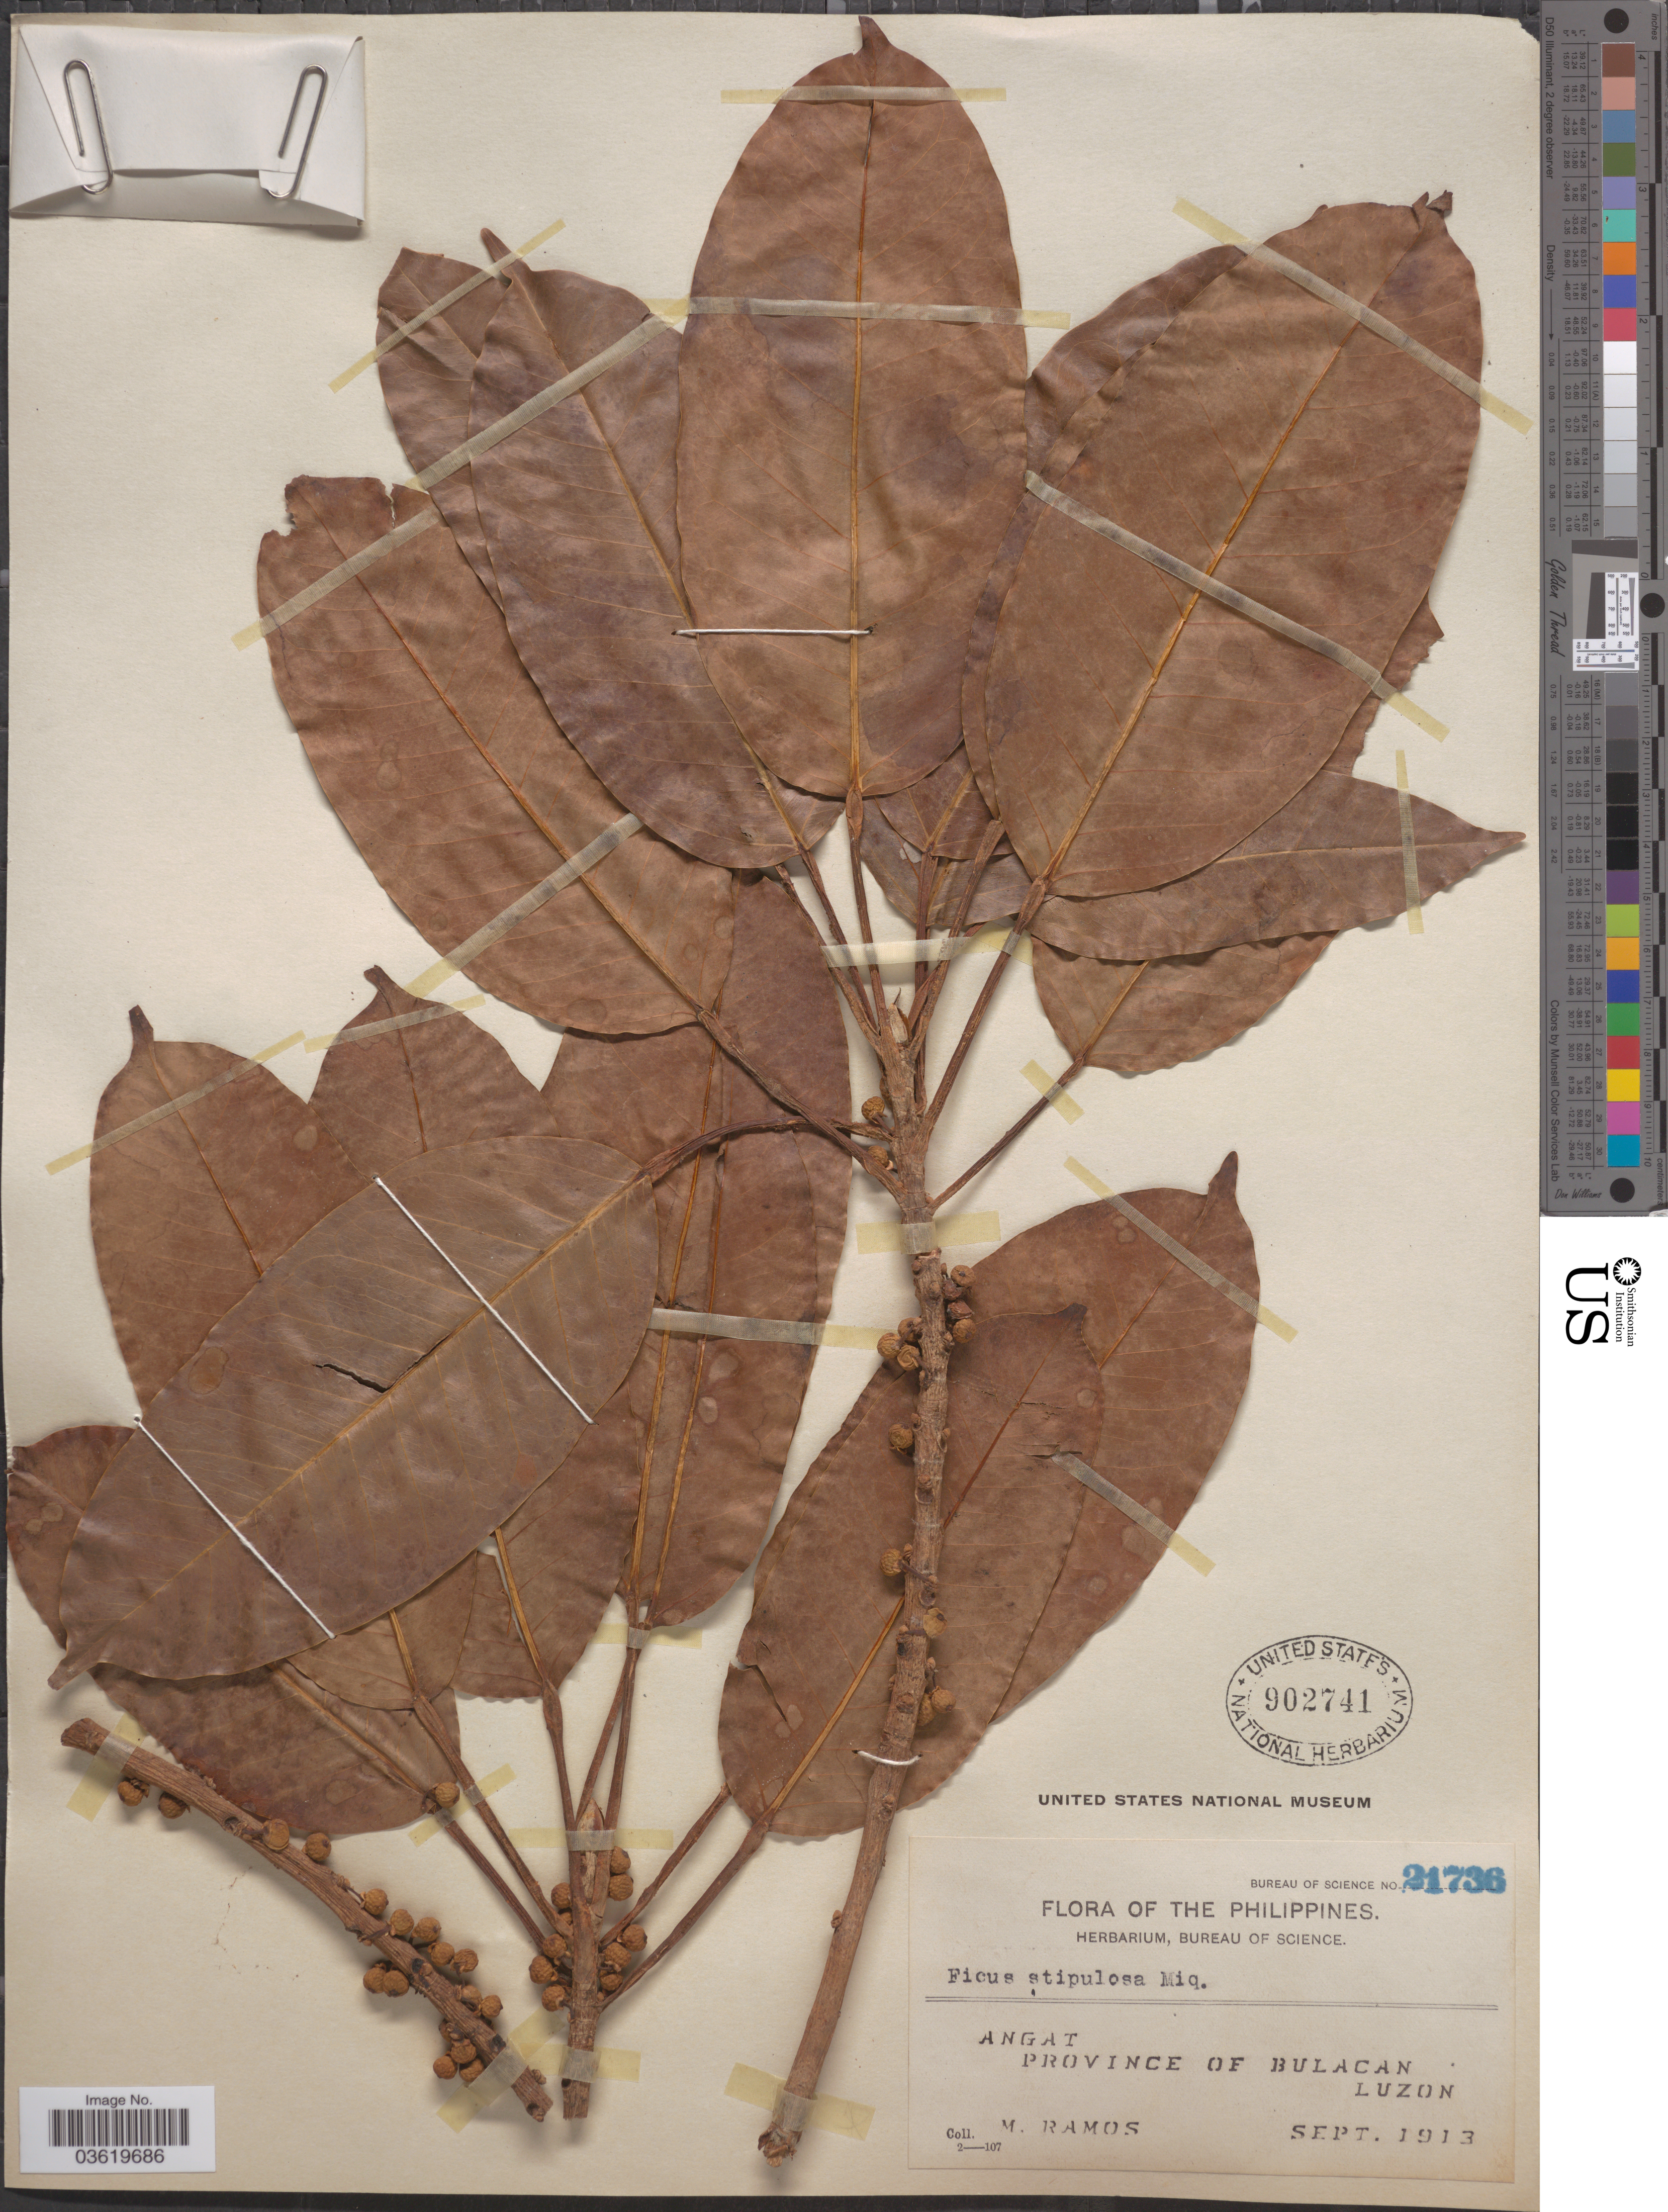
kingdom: Plantae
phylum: Tracheophyta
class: Magnoliopsida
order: Rosales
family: Moraceae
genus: Ficus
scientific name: Ficus stipulosa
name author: (Miq.) Miq.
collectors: M. Ramos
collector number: Bureau of Science 21736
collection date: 1913-09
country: Philippines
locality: Angat. Province of Bulacan. Luzon.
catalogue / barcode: US 902741